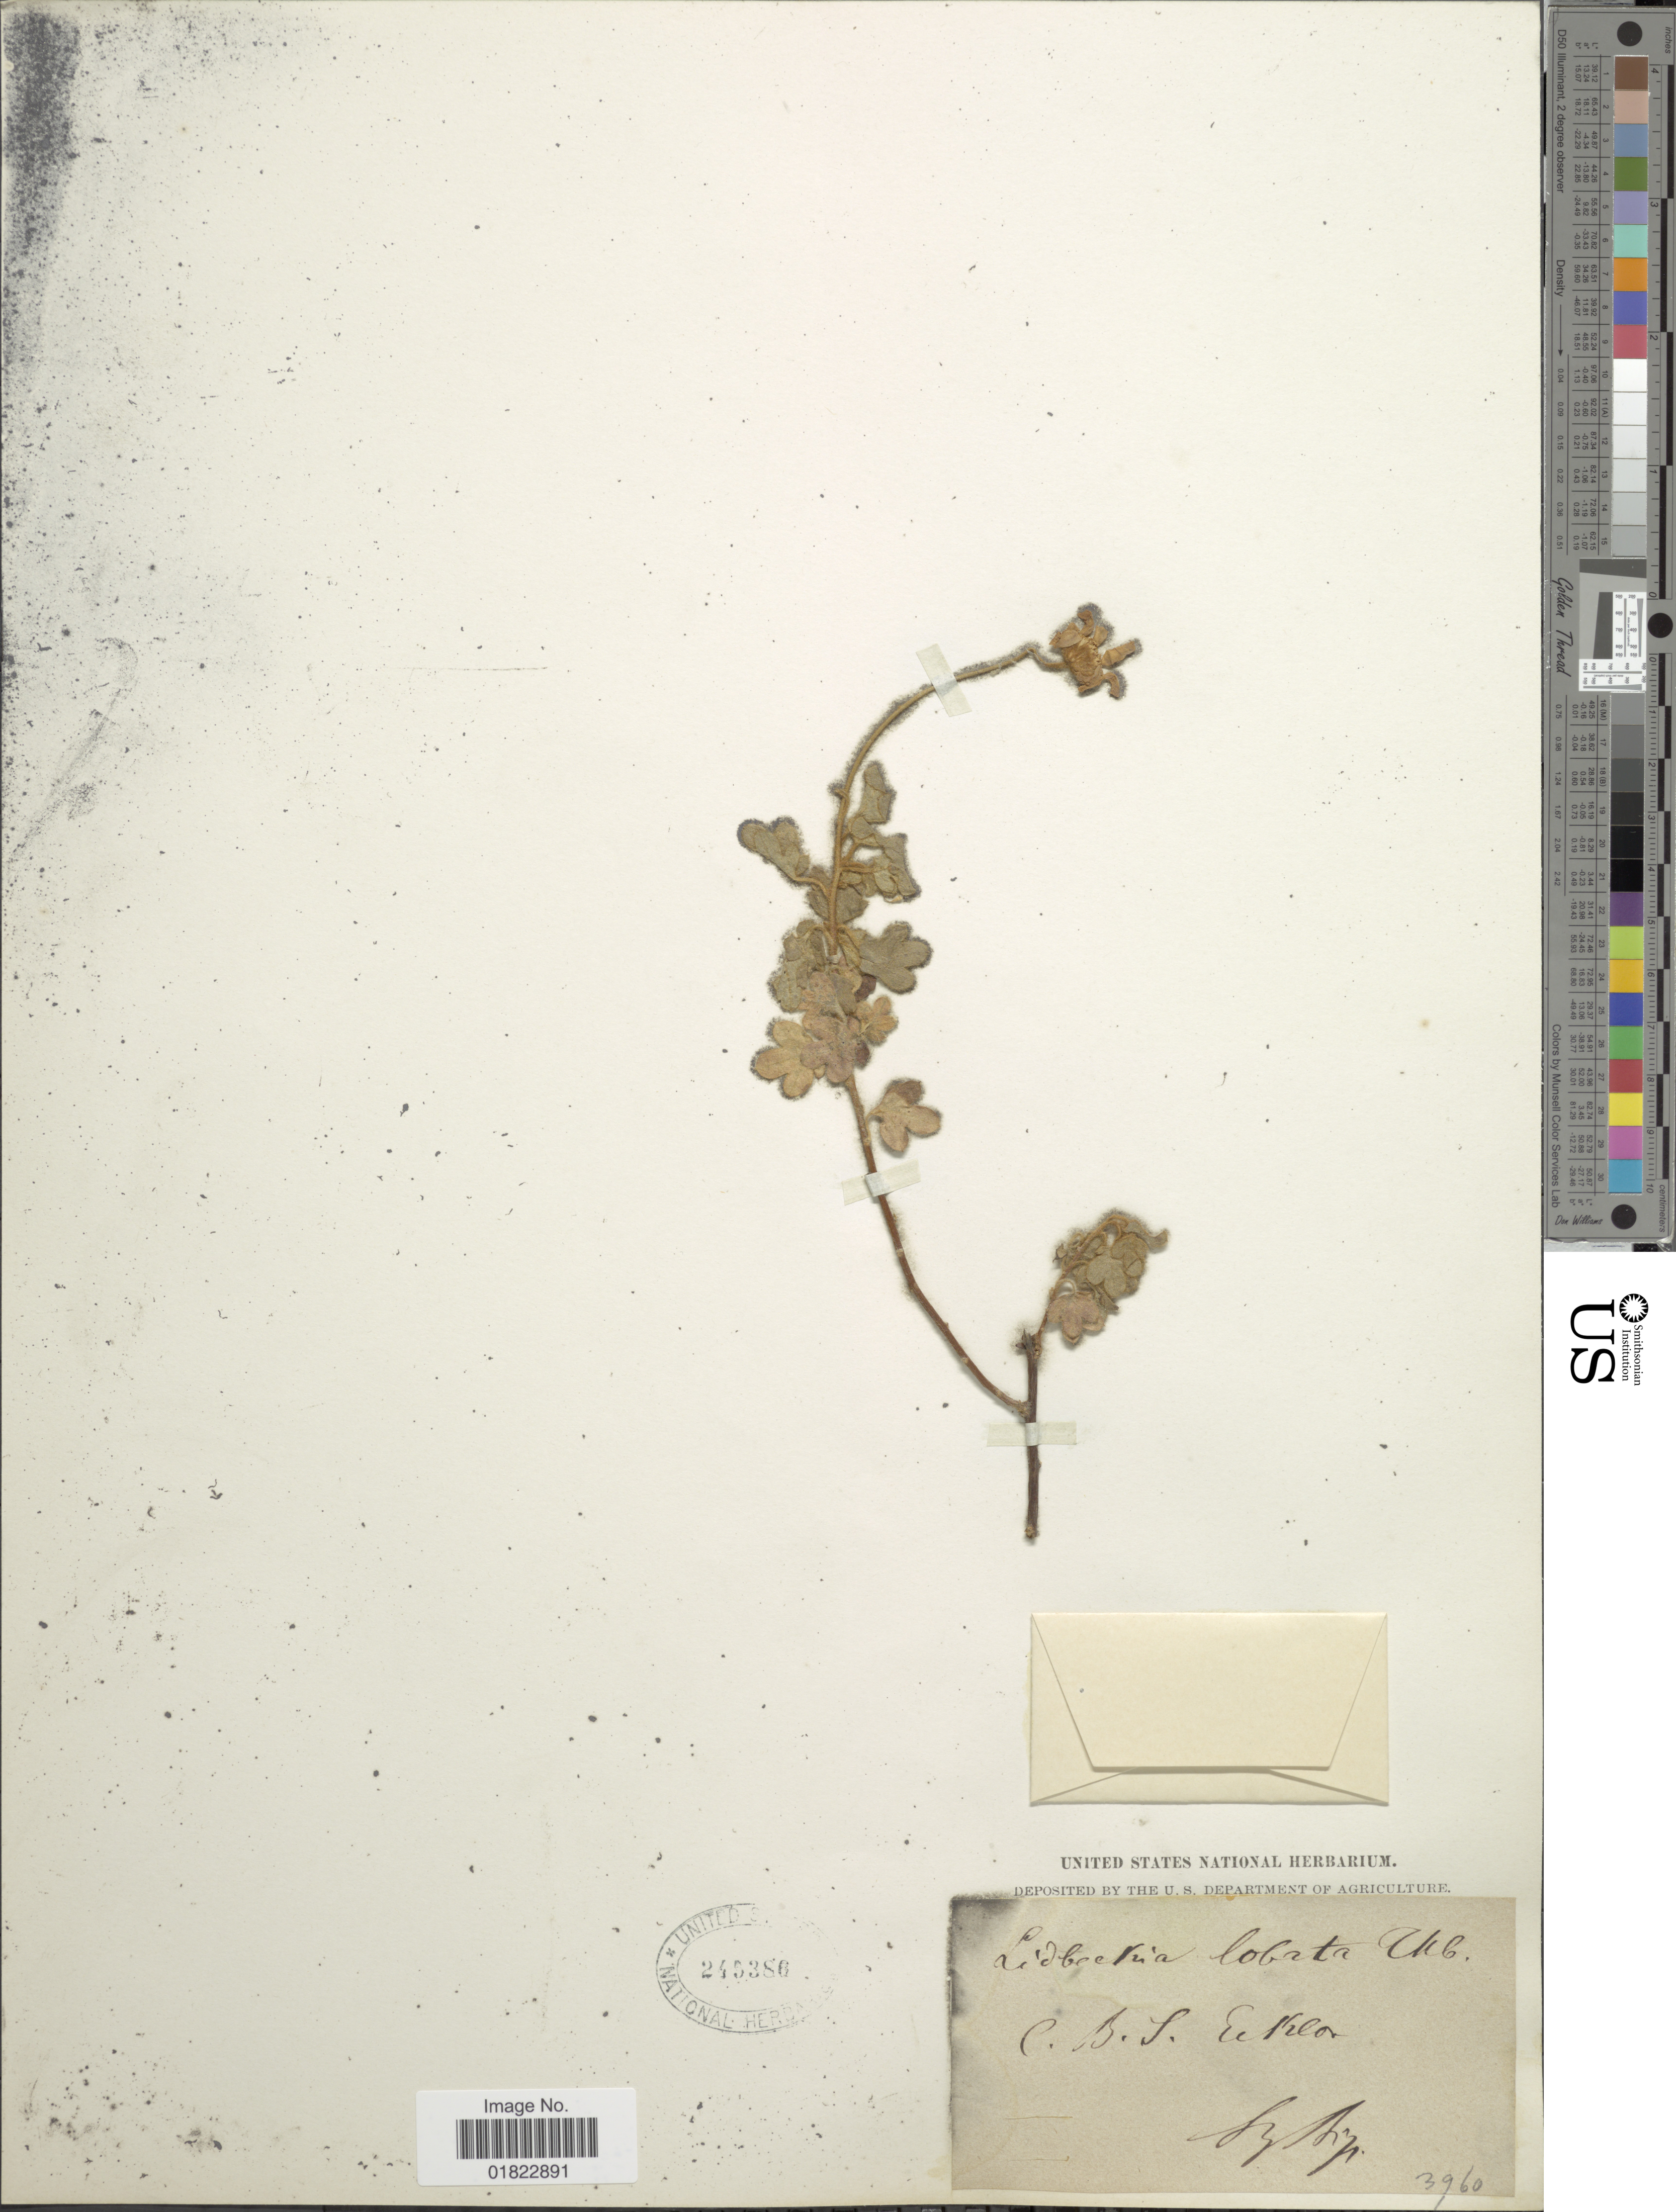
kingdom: Plantae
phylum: Tracheophyta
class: Magnoliopsida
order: Asterales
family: Asteraceae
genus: Lidbeckia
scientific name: Lidbeckia lobata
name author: Thunb.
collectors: C. Ecklon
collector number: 3960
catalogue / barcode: US 249386